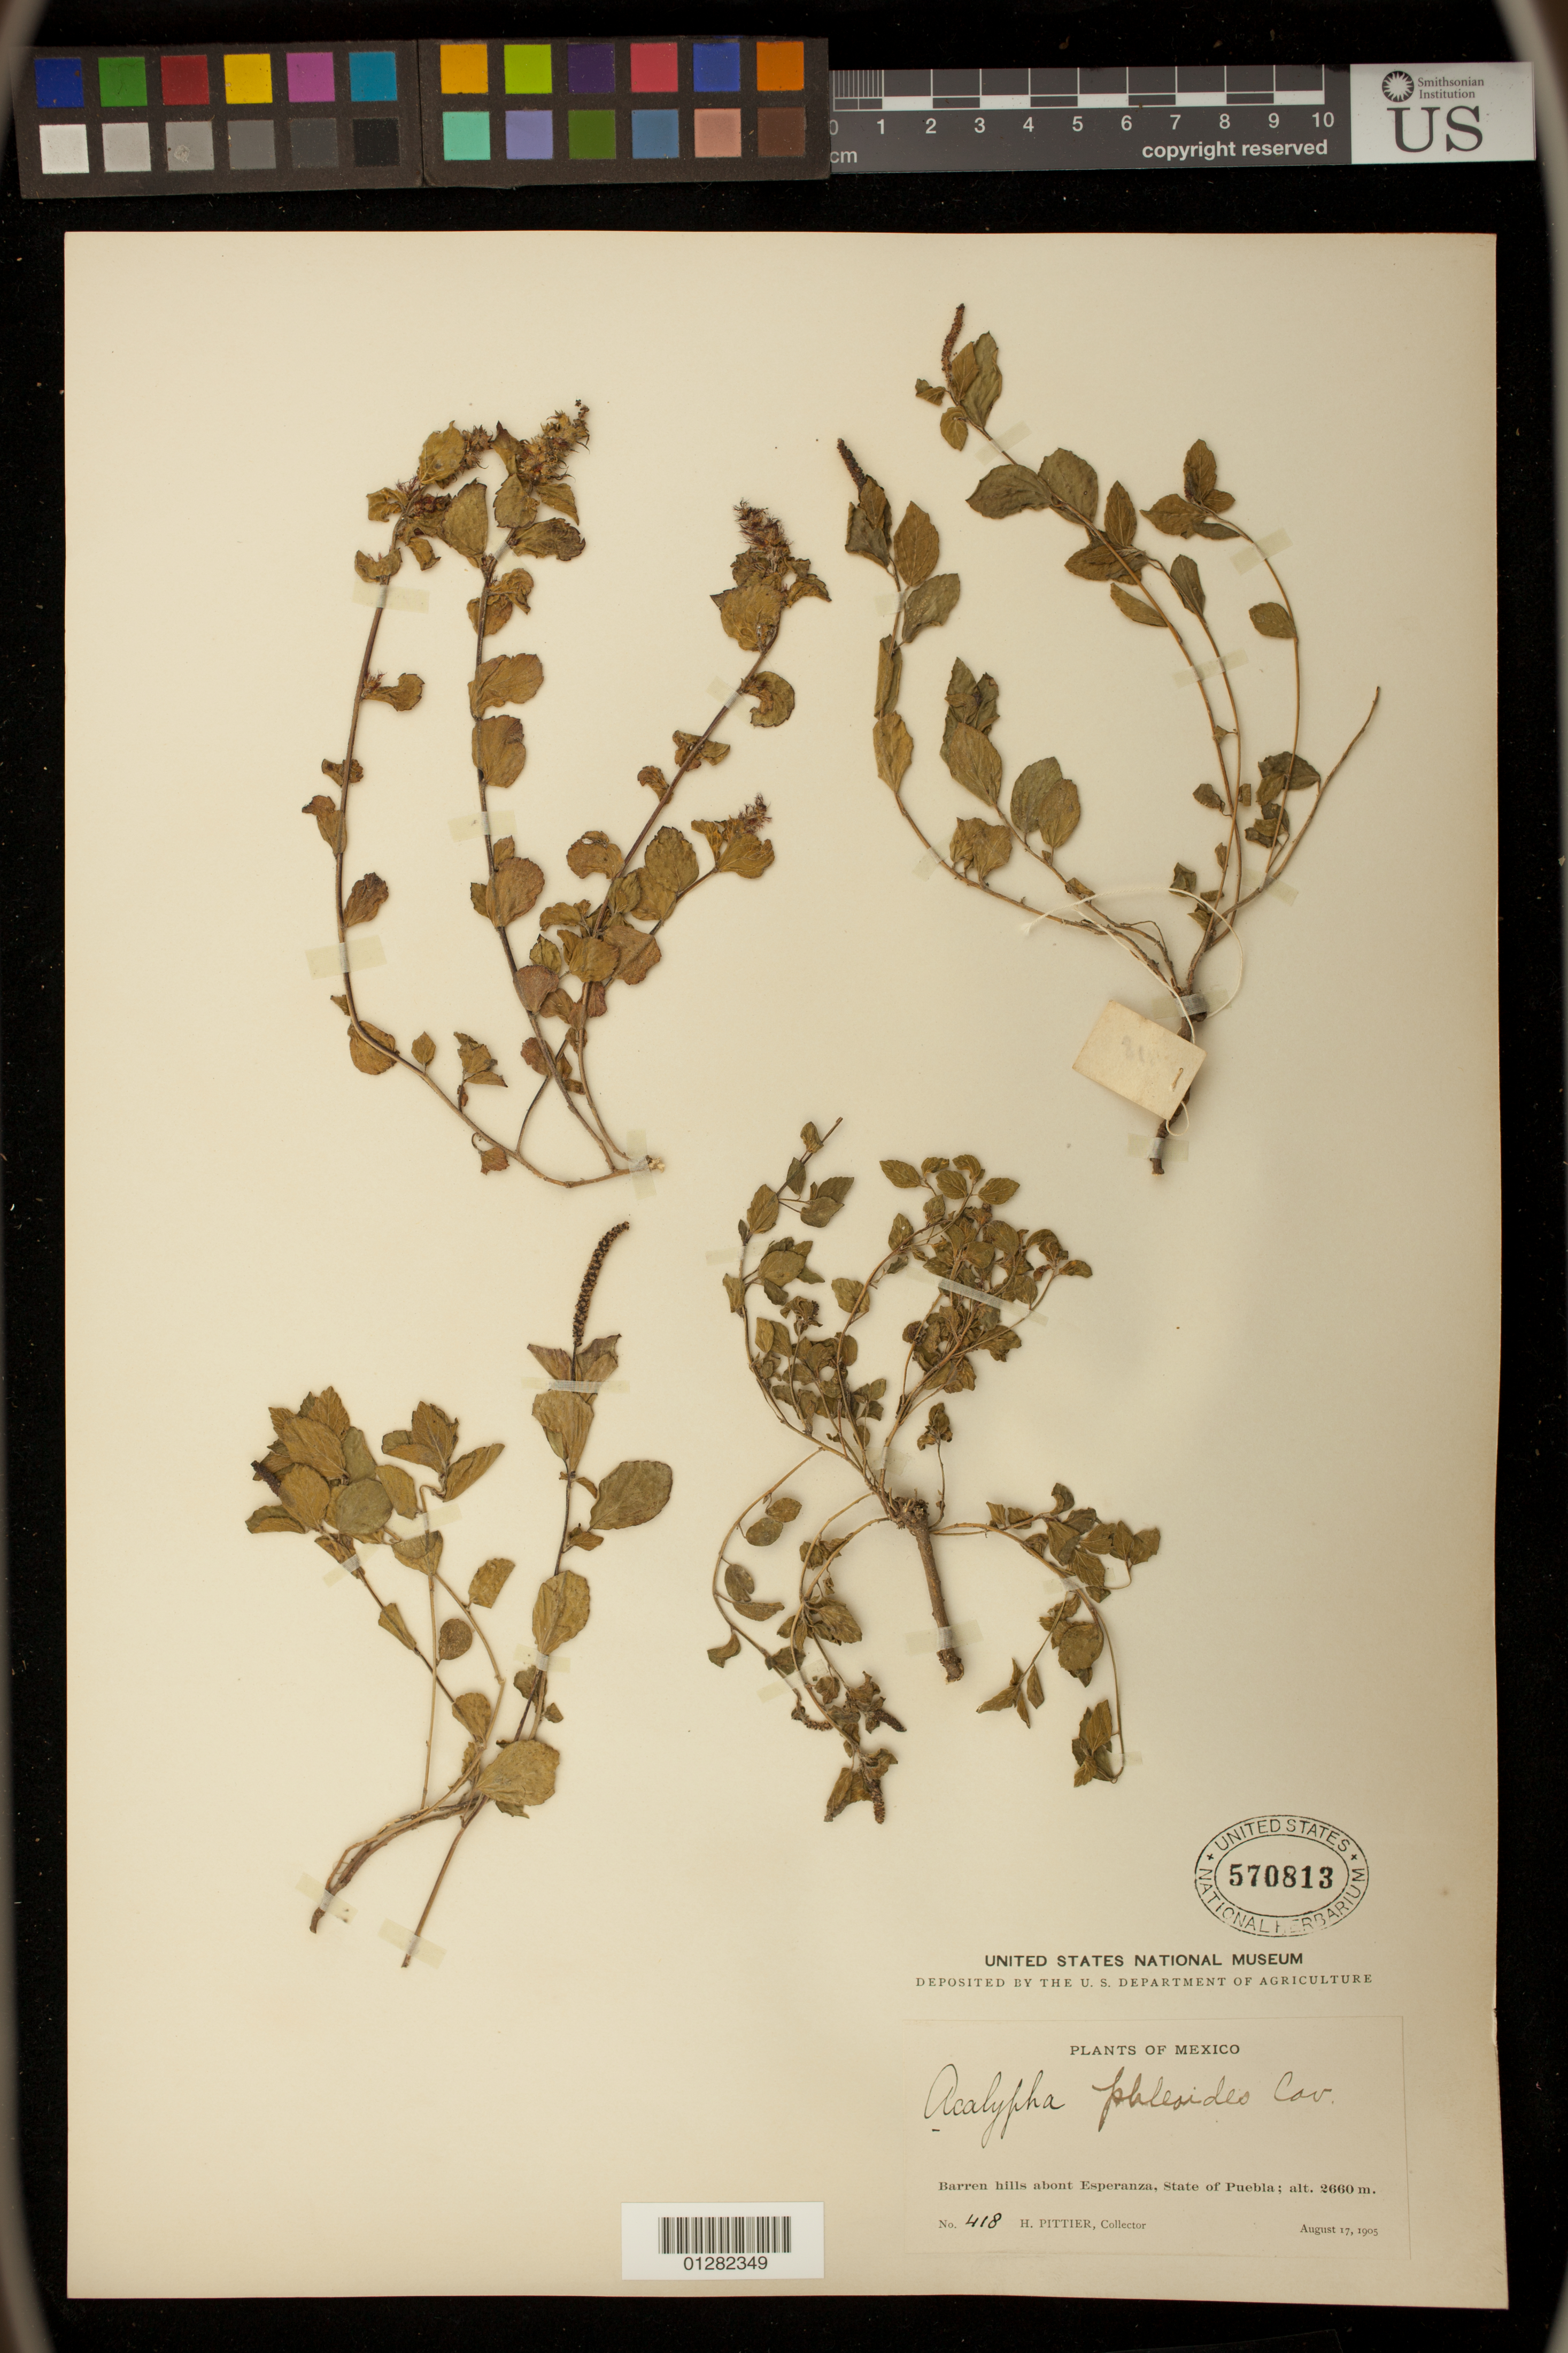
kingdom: Plantae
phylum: Tracheophyta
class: Magnoliopsida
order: Malpighiales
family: Euphorbiaceae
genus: Acalypha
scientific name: Acalypha phleoides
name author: Cav.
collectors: G. B. Hinton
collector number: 418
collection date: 1905-08-17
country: Mexico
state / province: Puebla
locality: Barren hills about Esperanza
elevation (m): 2660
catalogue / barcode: US 570813